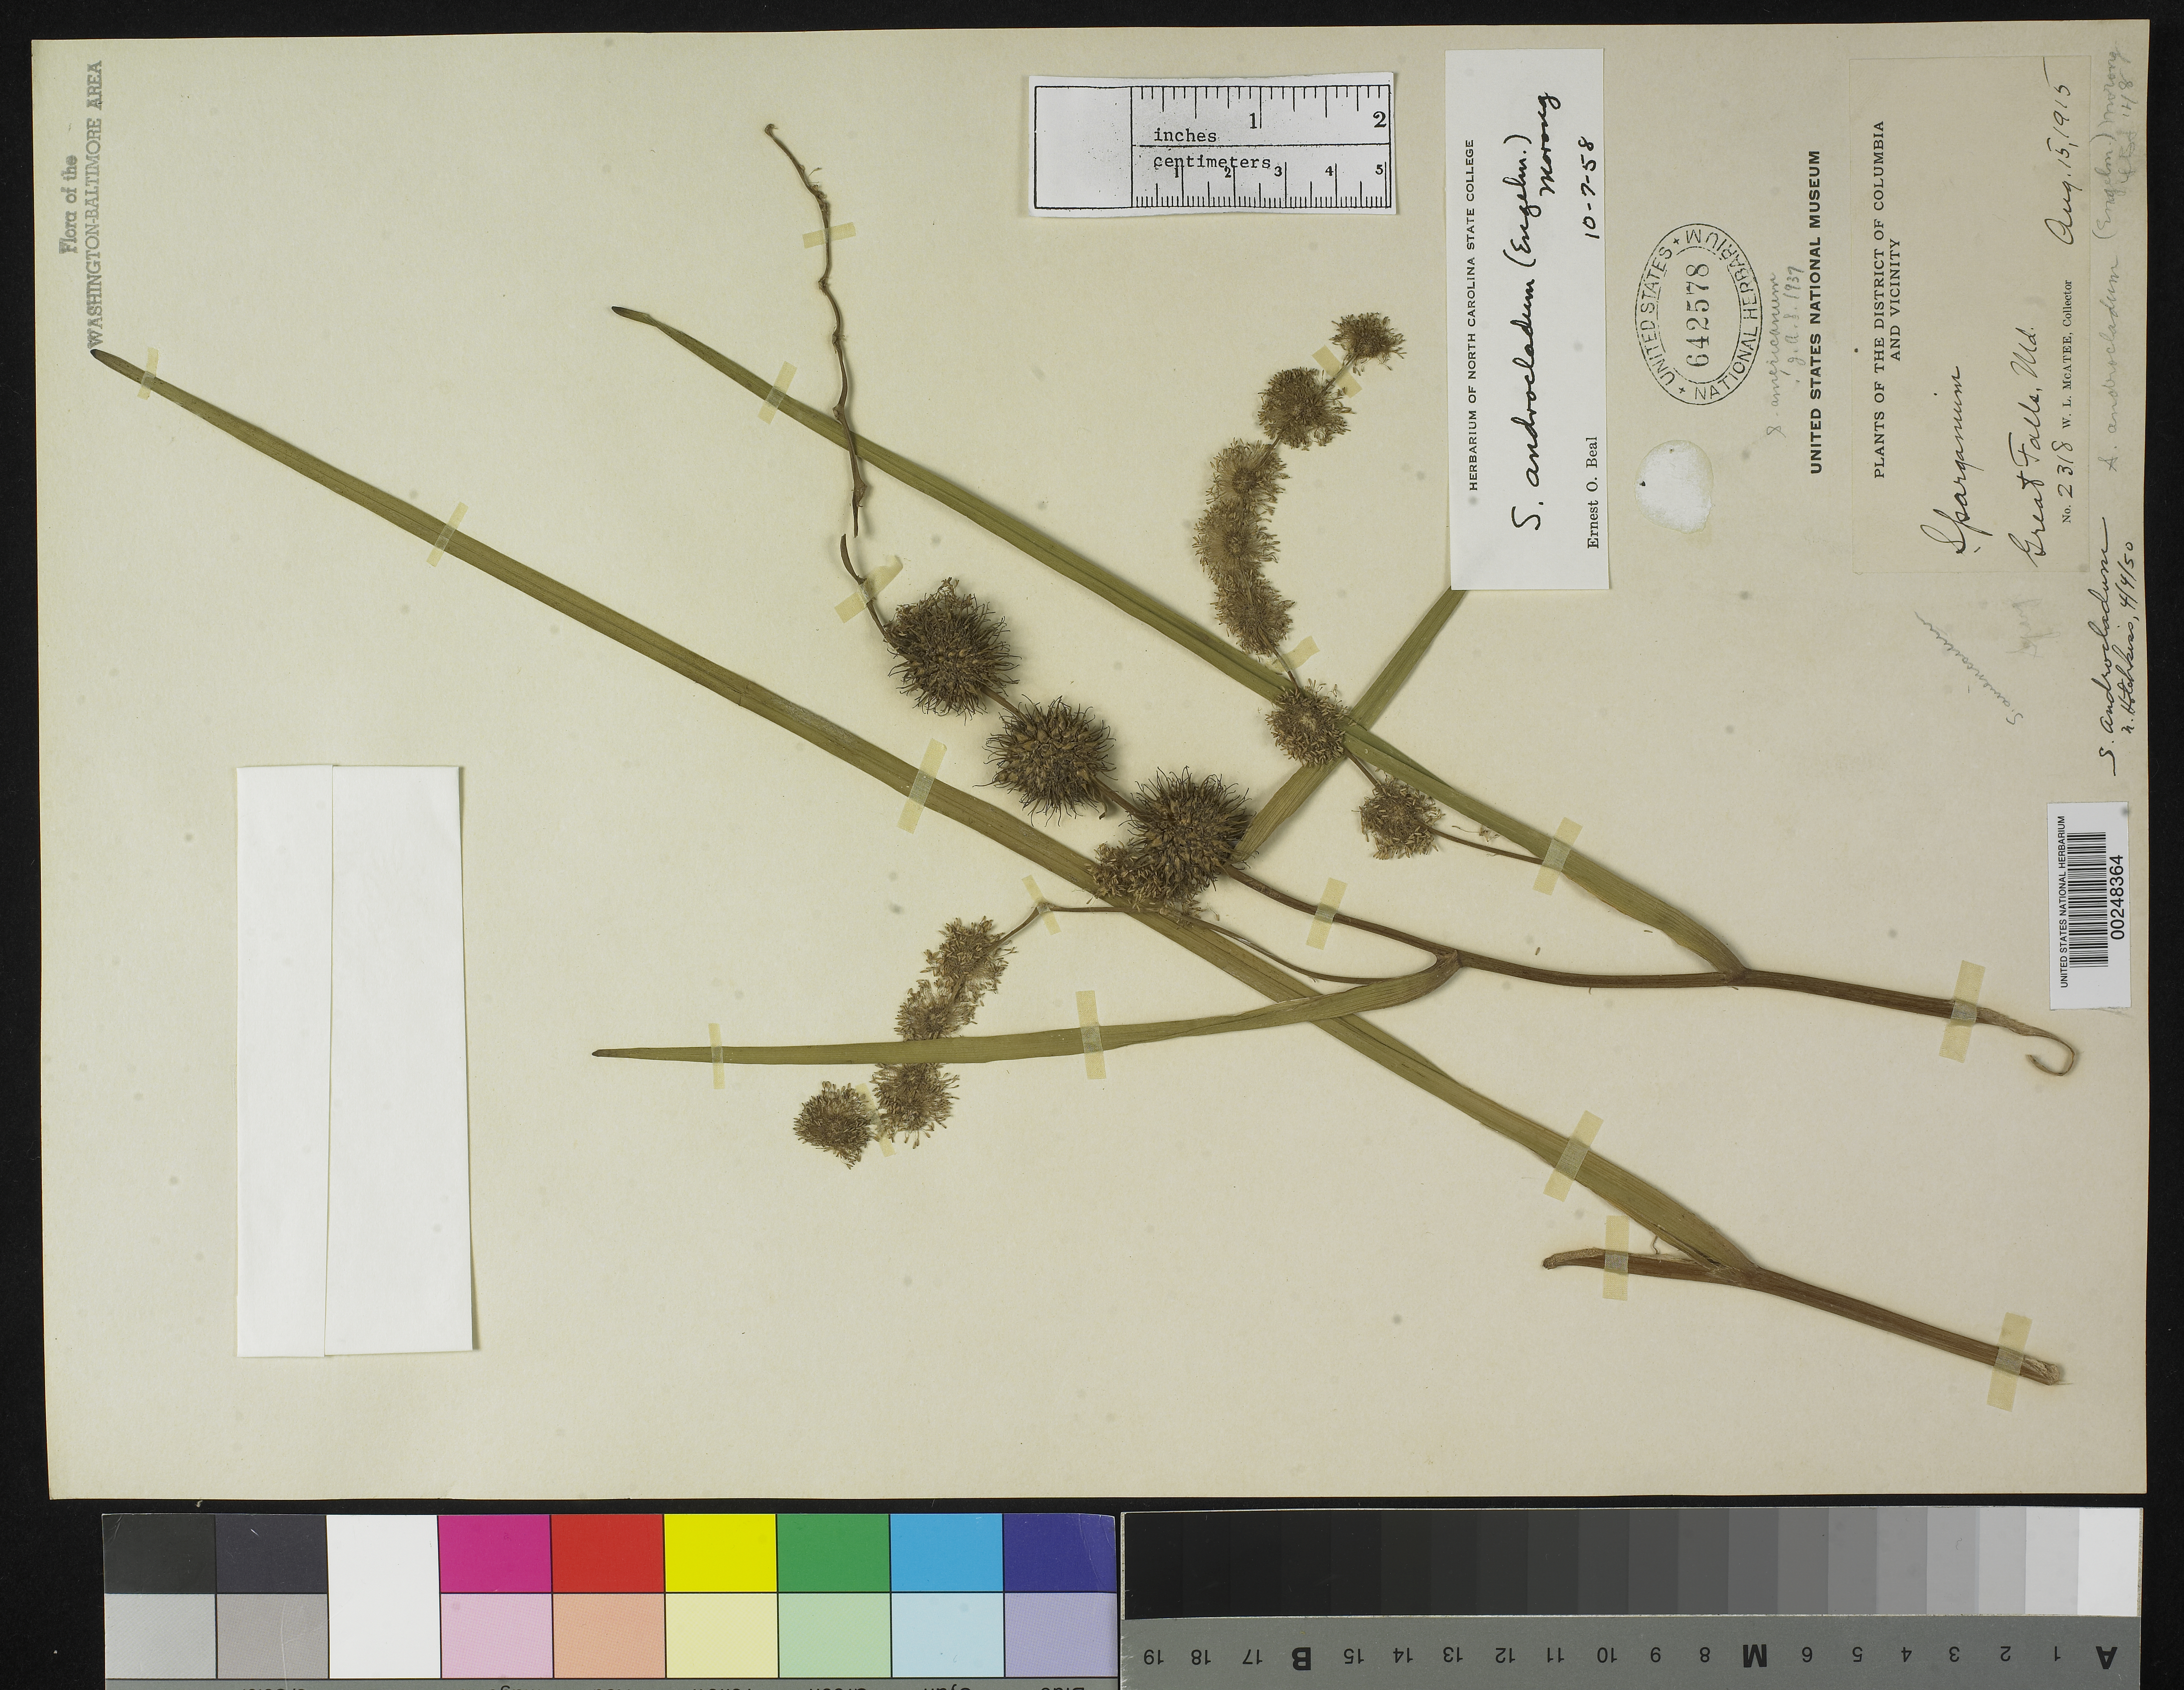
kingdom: Plantae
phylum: Tracheophyta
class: Liliopsida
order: Poales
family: Typhaceae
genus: Sparganium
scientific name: Sparganium androcladum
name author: Morong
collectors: W. McAtee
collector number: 2318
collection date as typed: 15 Aug 1915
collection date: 1915-08-15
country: United States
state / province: Maryland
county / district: Montgomery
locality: Great Falls C. & O. Canal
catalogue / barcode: US 642578